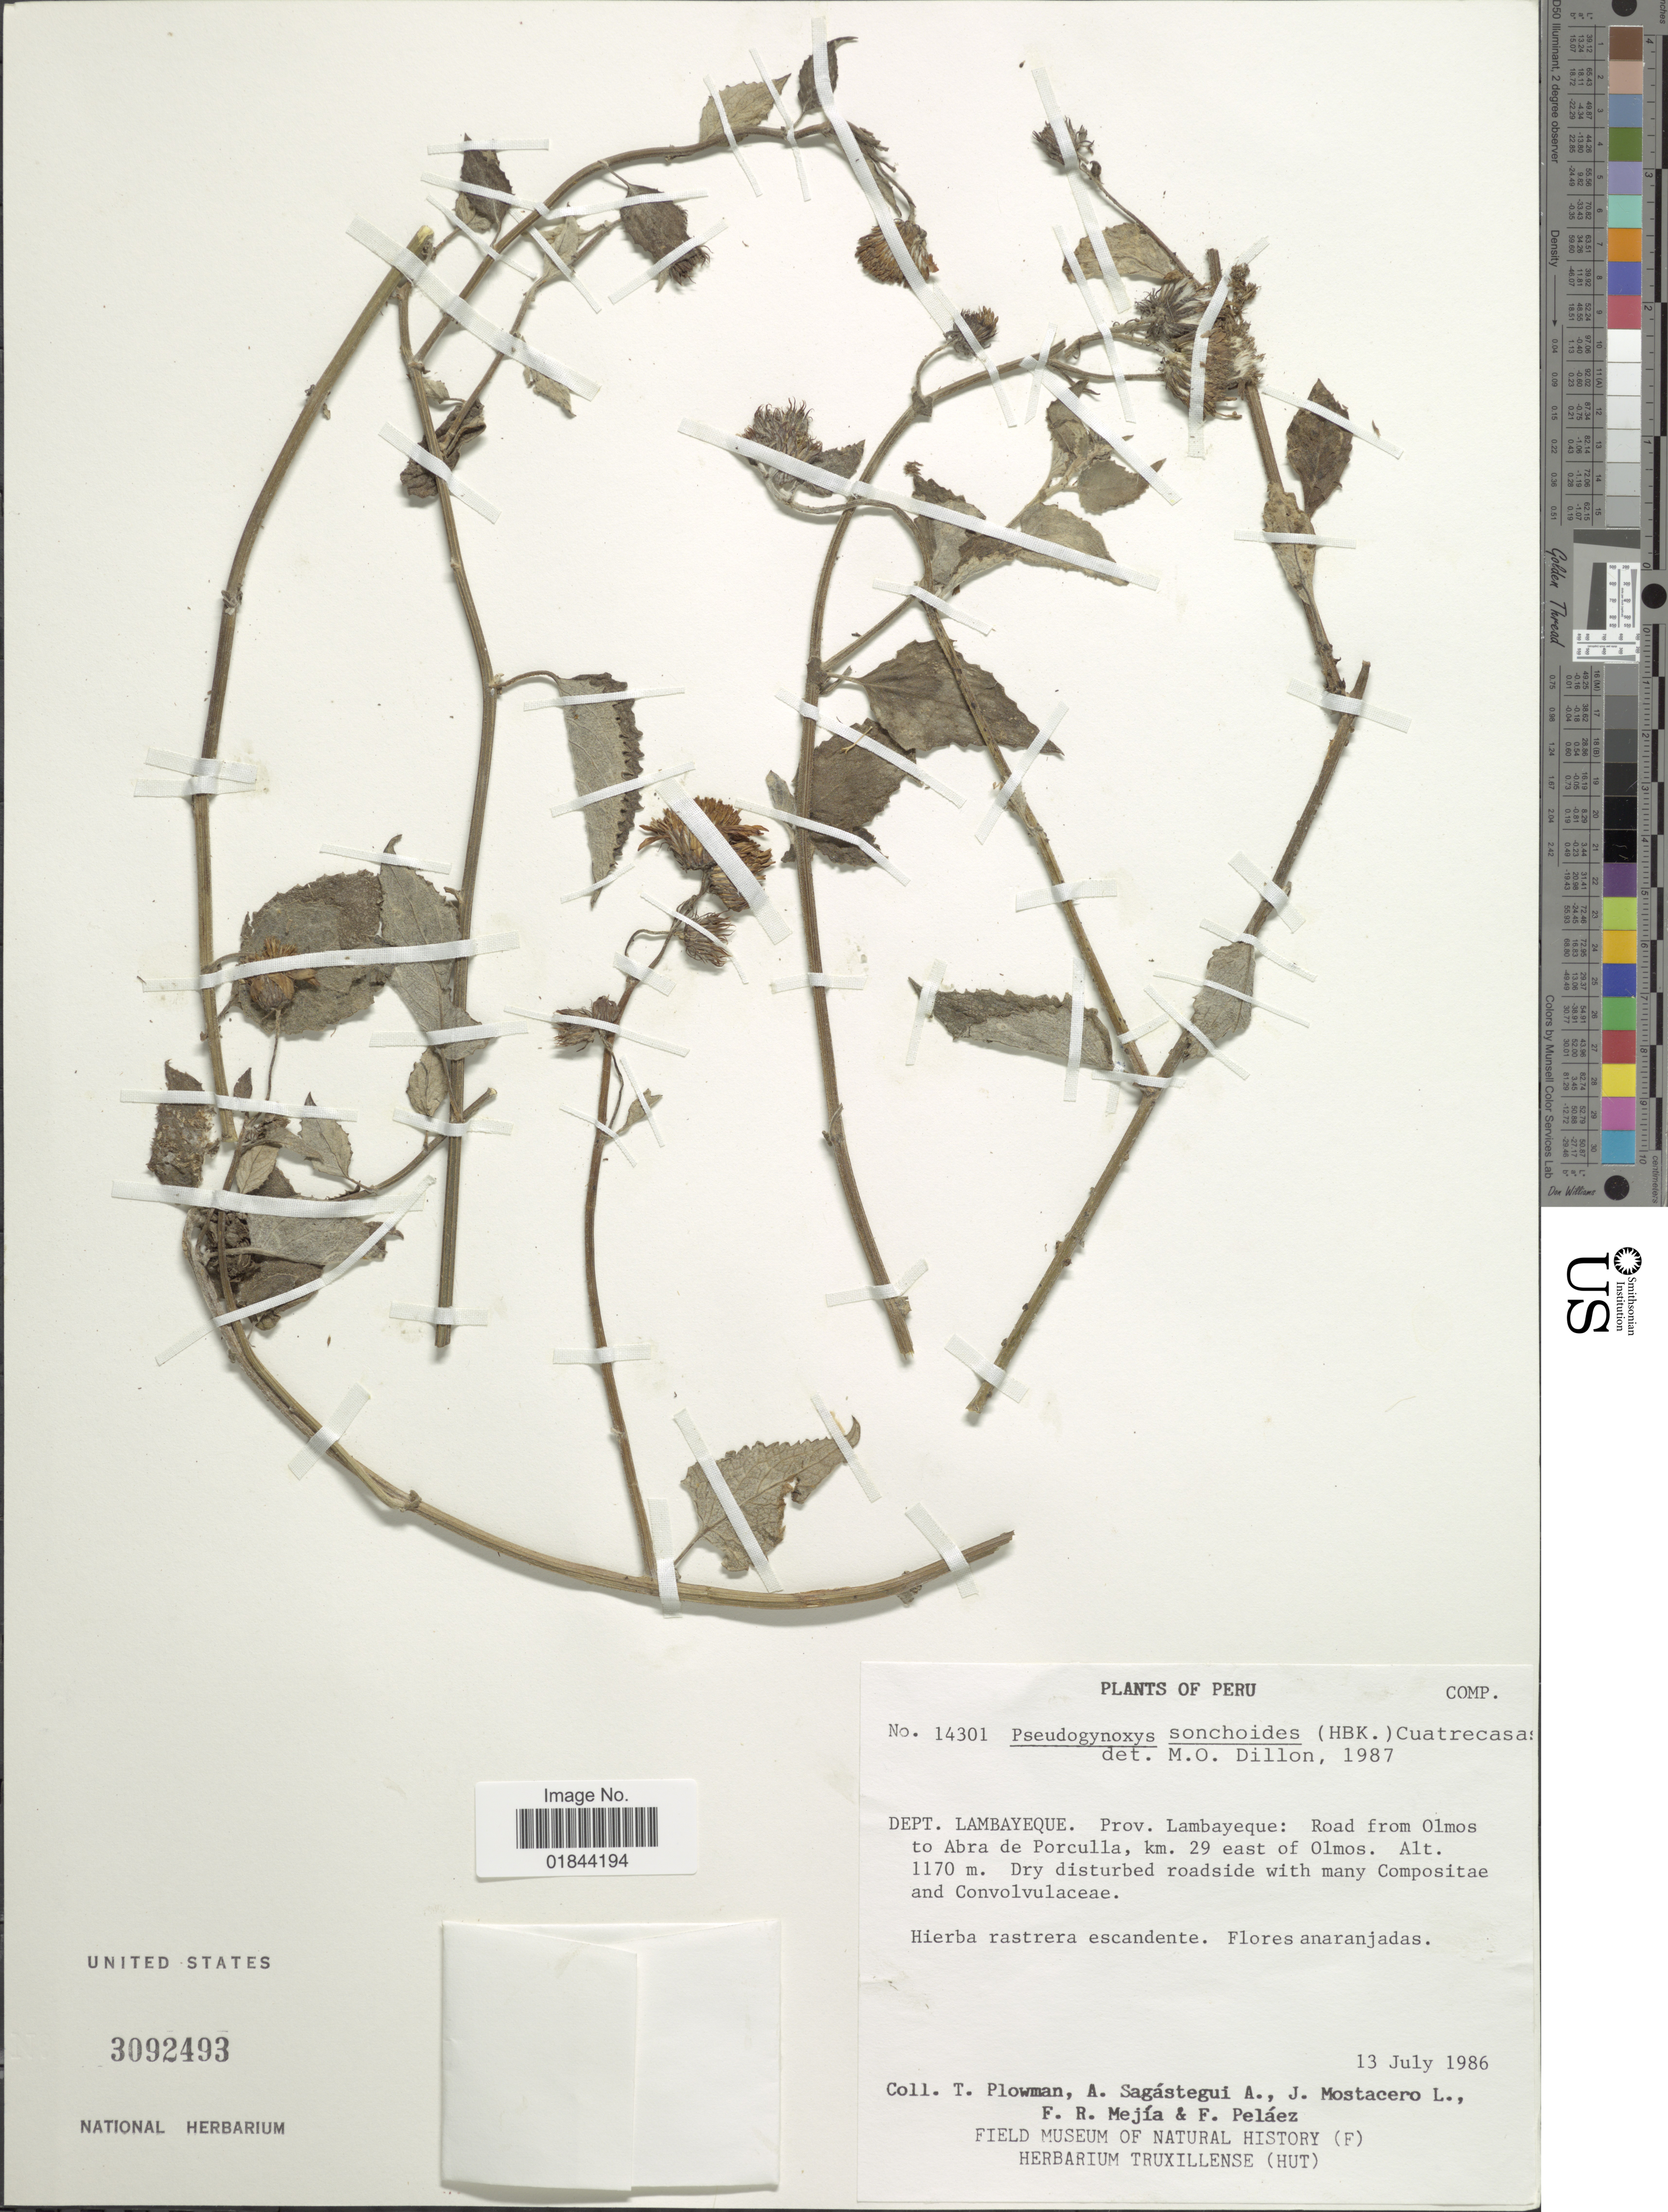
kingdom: Plantae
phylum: Tracheophyta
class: Magnoliopsida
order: Asterales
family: Asteraceae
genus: Paragynoxys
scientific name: Paragynoxys sochoides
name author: (Kunth) Cuatrec.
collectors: T. Plowman, A. Sagástegui A., J. Mostacero L., F. R. Mejia & F. Pelaez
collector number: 14301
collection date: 1986-07-13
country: Peru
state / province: Lambayeque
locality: Prov. Lambayeque: Road from Olmos to Abra de Porculla, km. 29 east of Olmos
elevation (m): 1170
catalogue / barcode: US 3092493